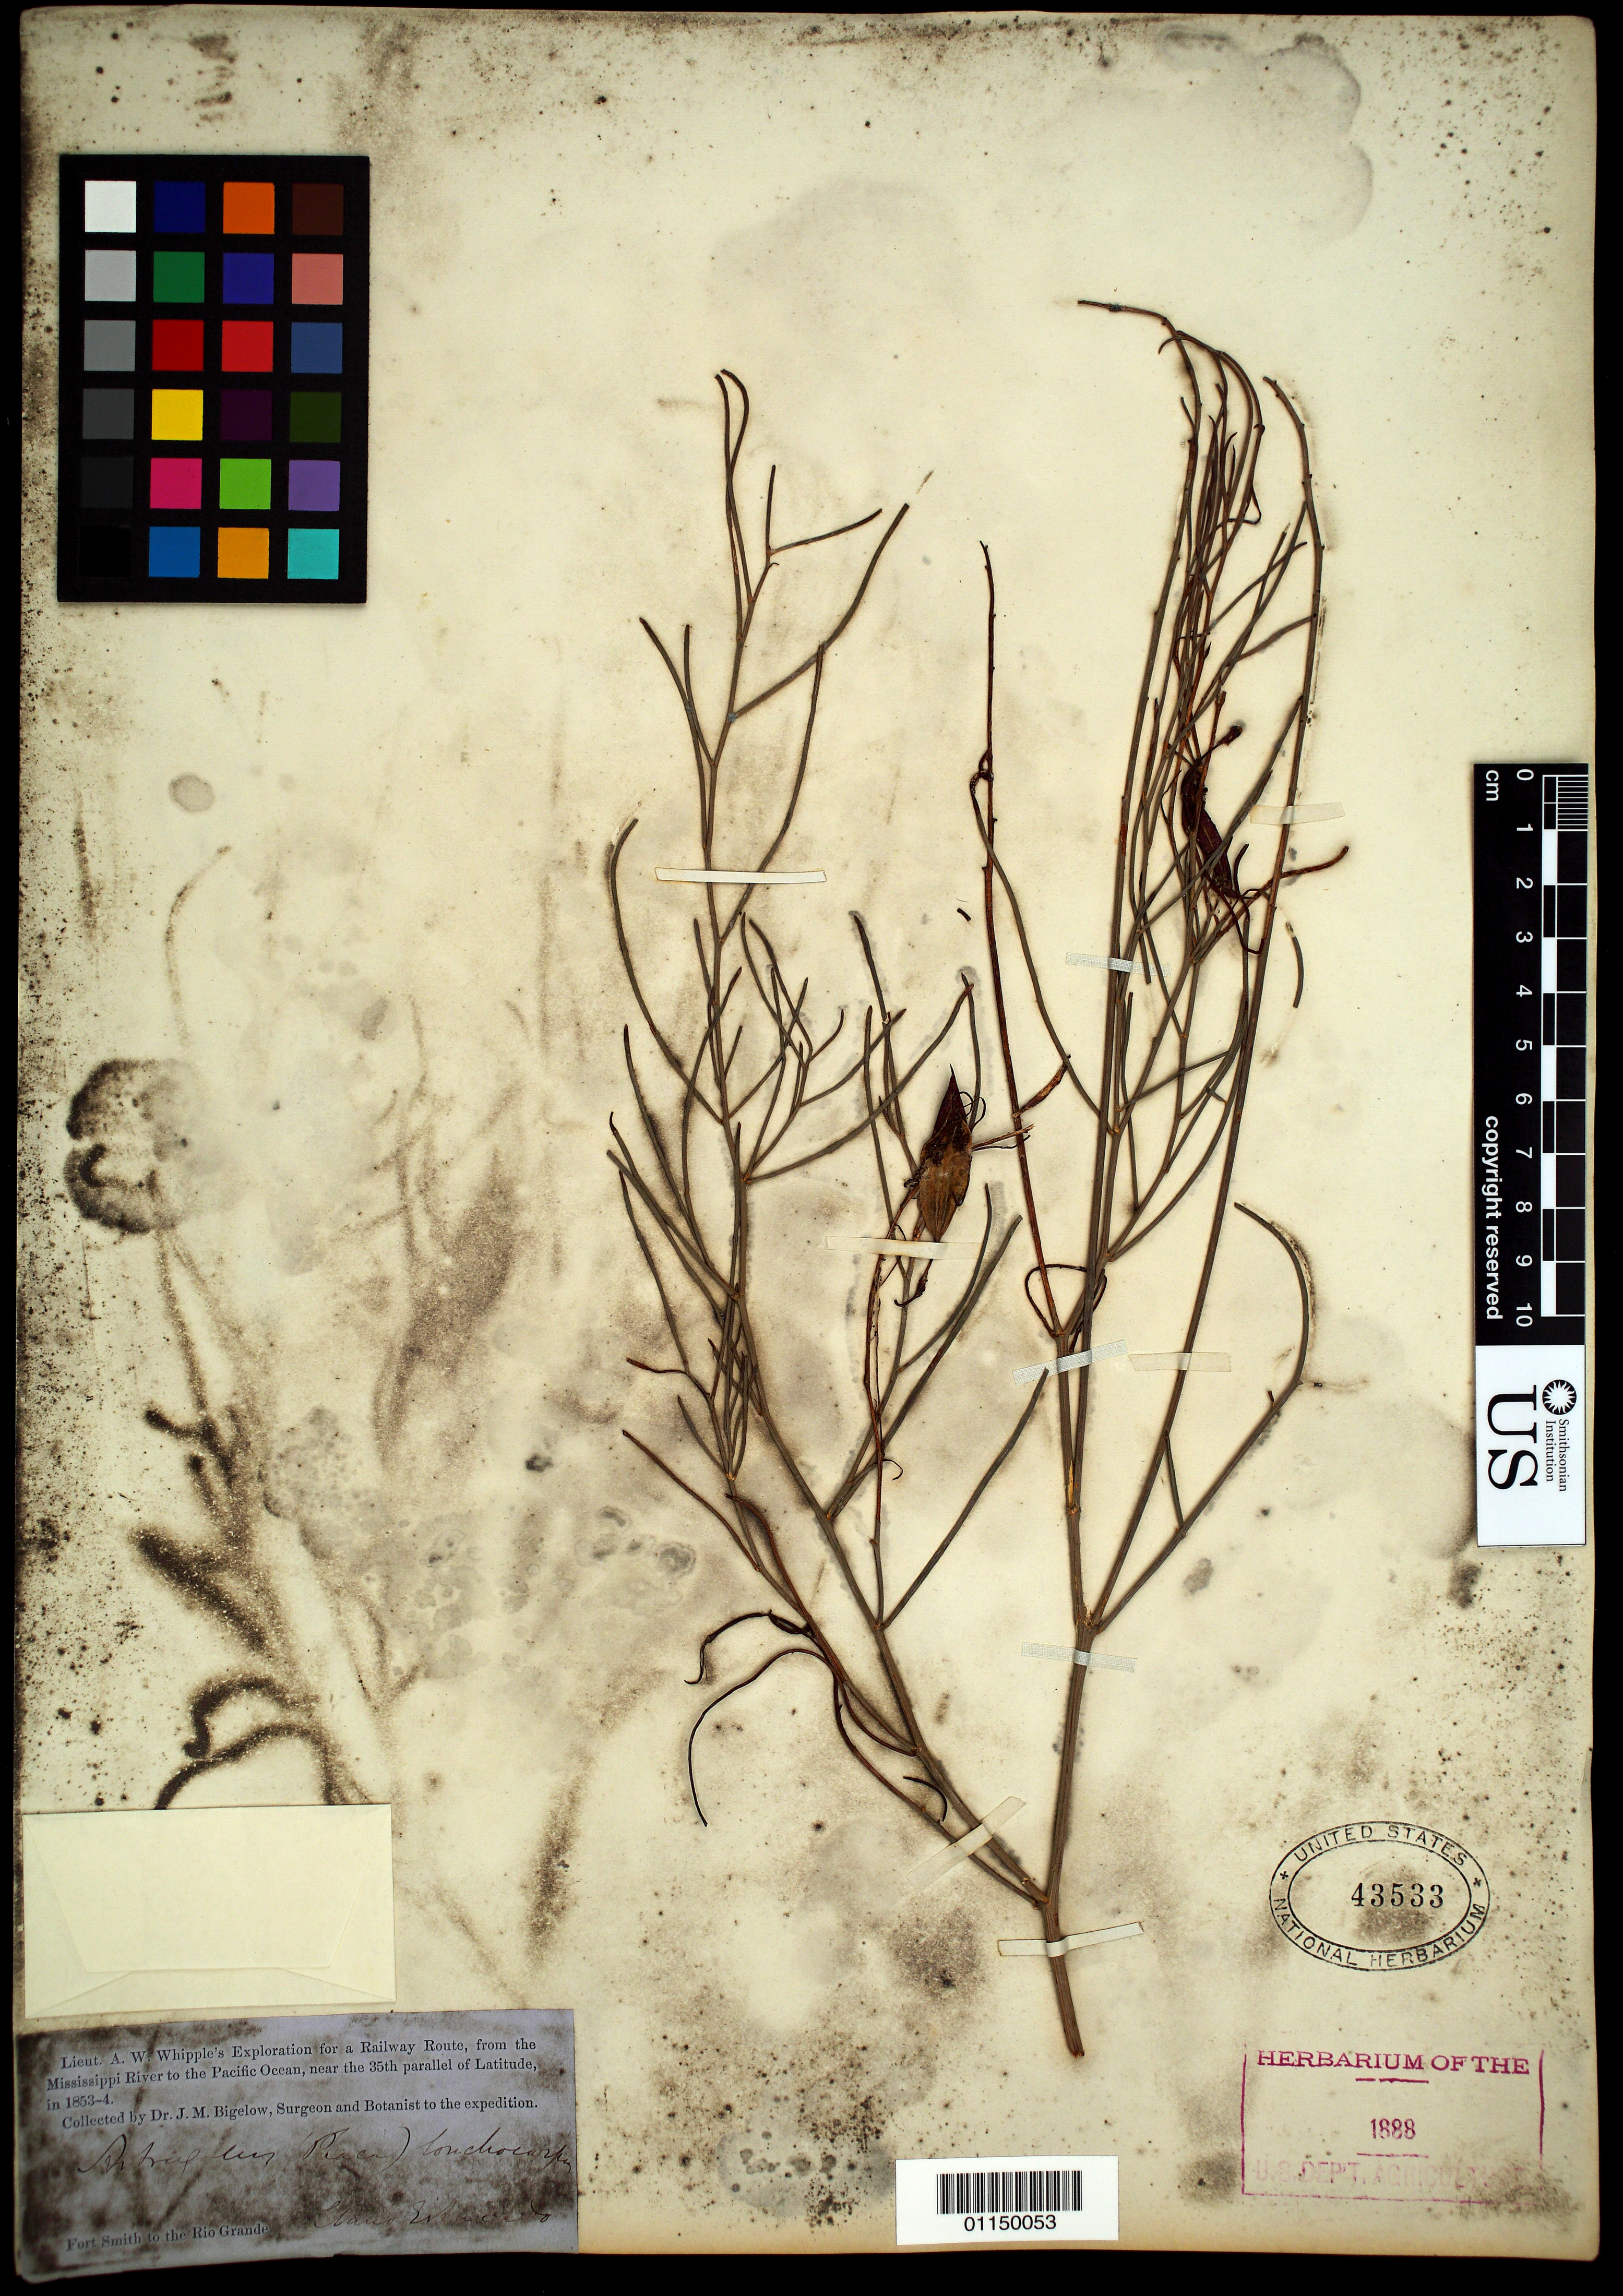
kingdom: Plantae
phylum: Tracheophyta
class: Magnoliopsida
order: Fabales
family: Fabaceae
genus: Astragalus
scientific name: Astragalus lonchocarpus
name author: Torr.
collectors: J. M. Bigelow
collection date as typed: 1853 to -- -- 1854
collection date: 1853/1854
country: United States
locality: Fort Smith to the Rio Grande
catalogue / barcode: US 43533